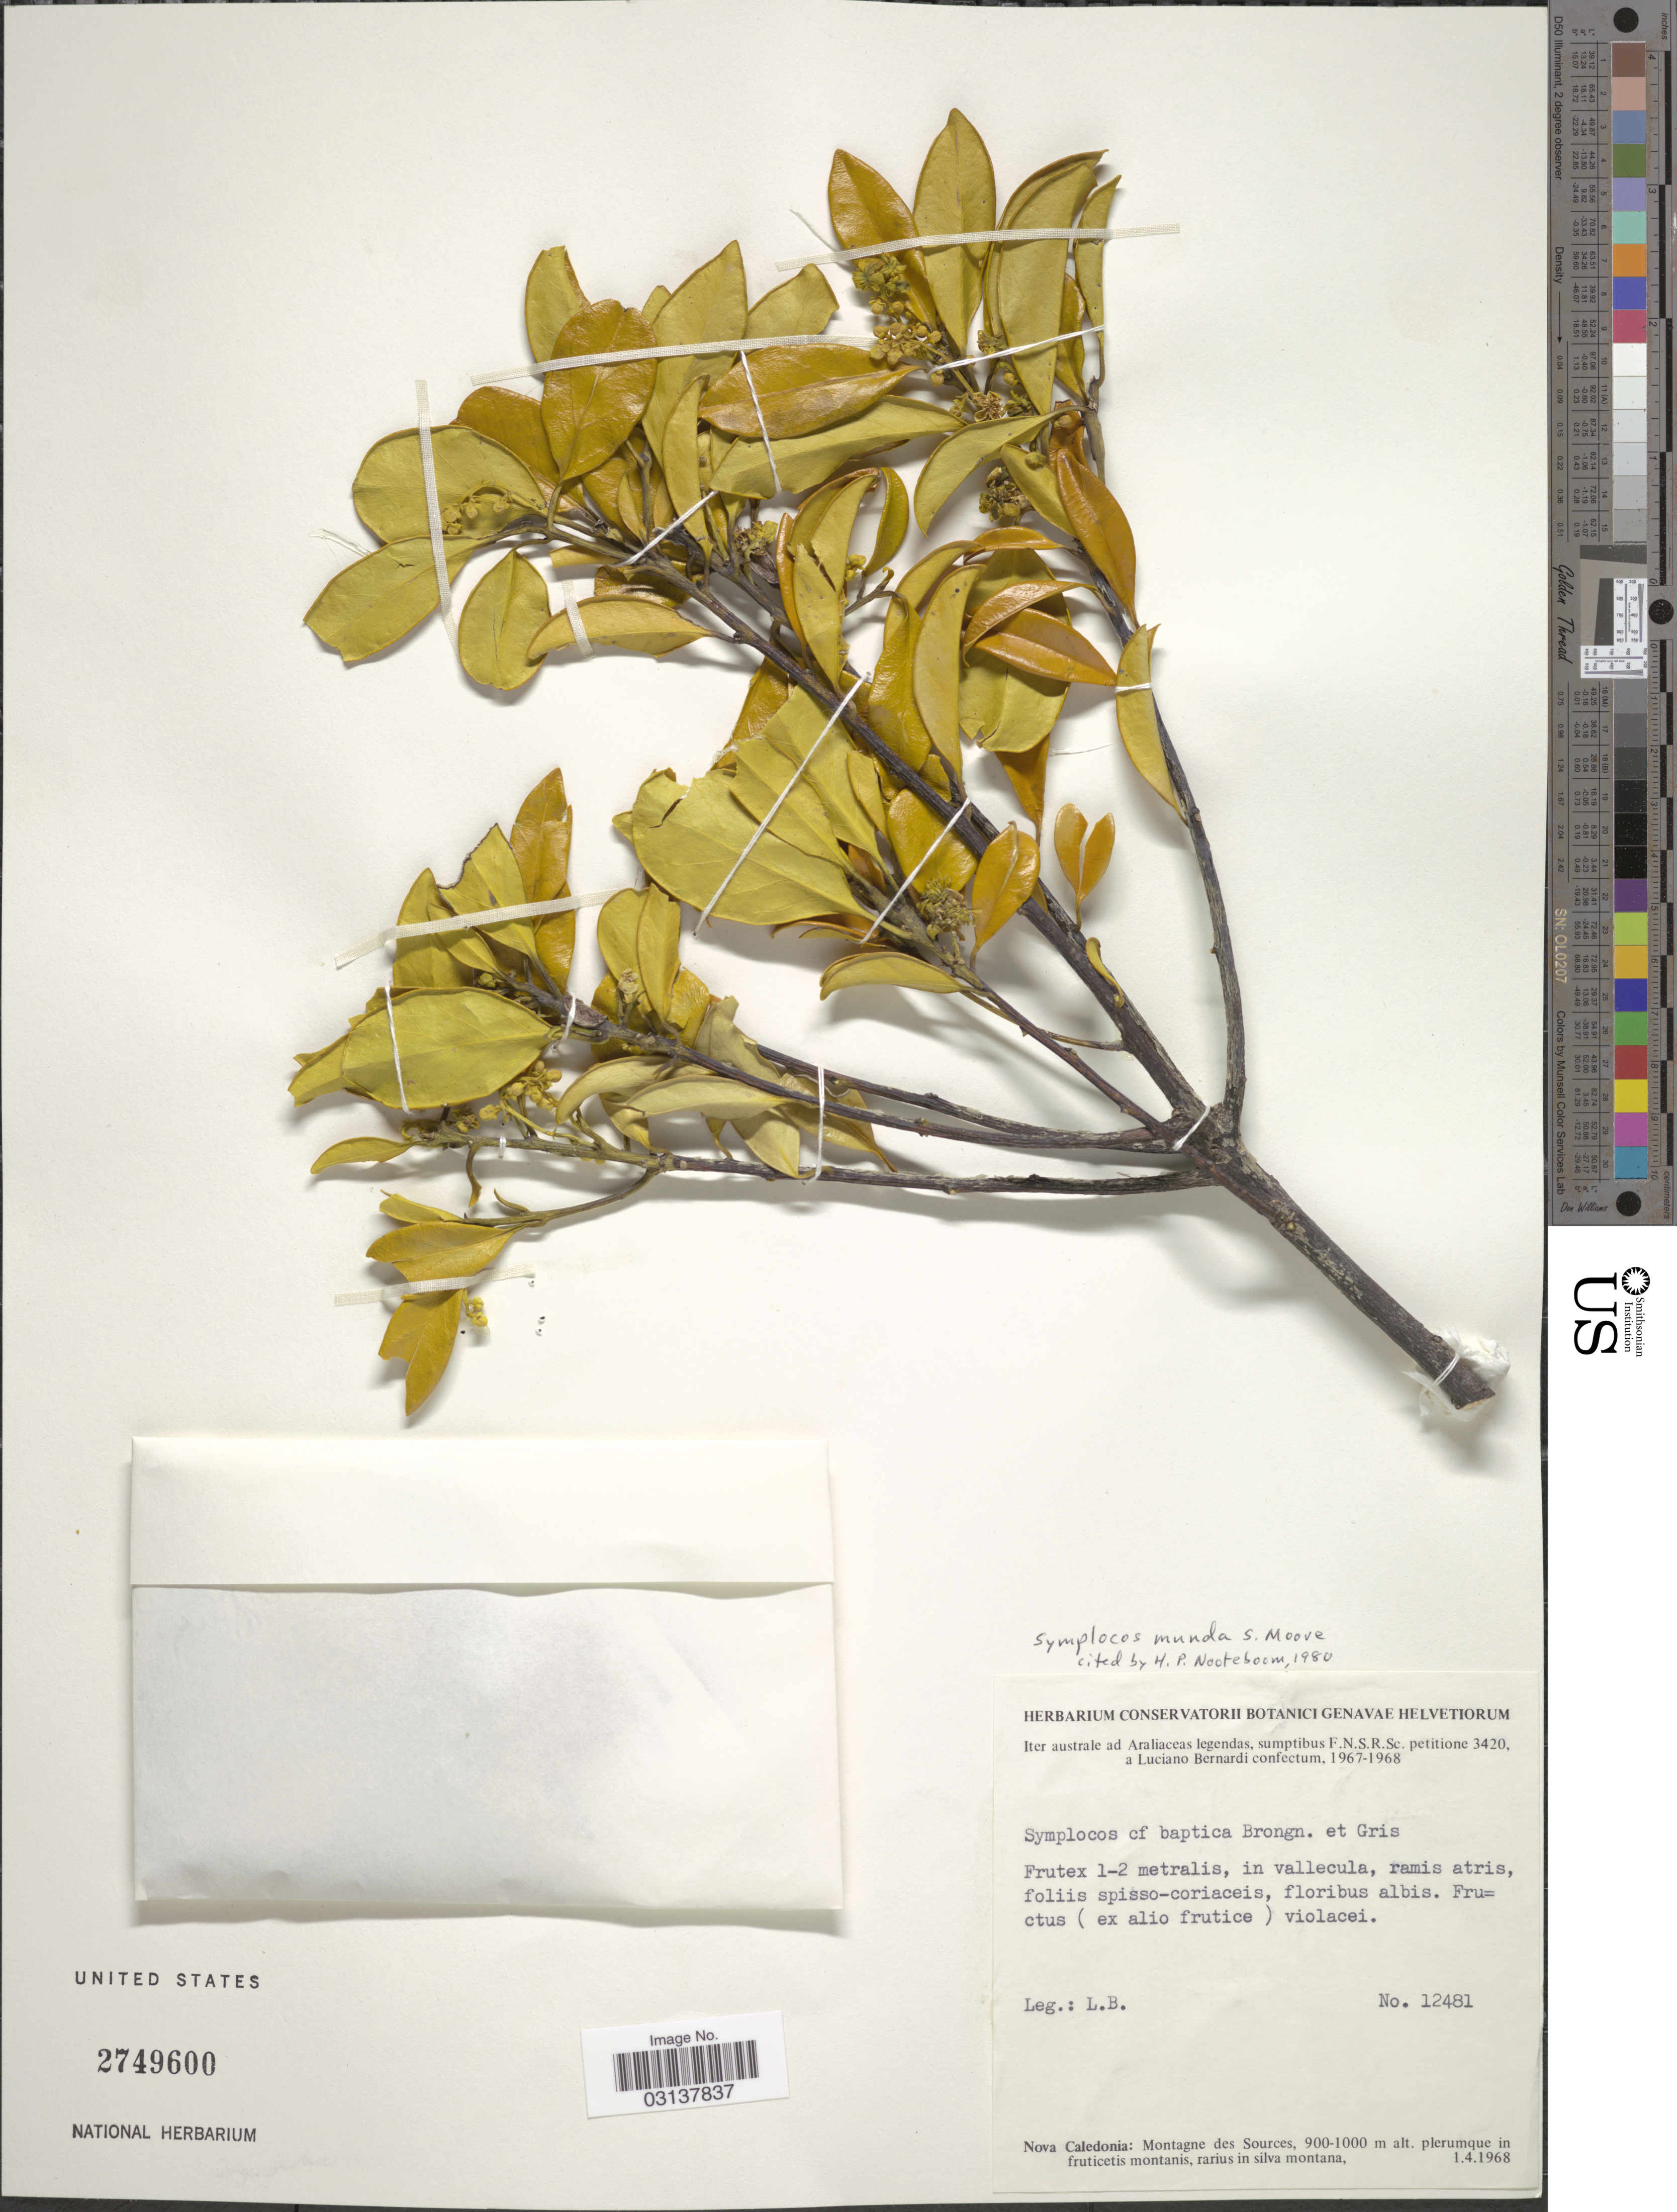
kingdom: Plantae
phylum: Tracheophyta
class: Magnoliopsida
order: Ericales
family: Symplocaceae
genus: Symplocos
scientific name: Symplocos munda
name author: S. Moore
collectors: L. Bernardi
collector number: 12481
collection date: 1968-04-01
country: New Caledonia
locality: Nova Caledonia: Montagne des Sources, plerumque in fruticetis montanis, rarius in silva montana.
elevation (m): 900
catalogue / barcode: US 2749600